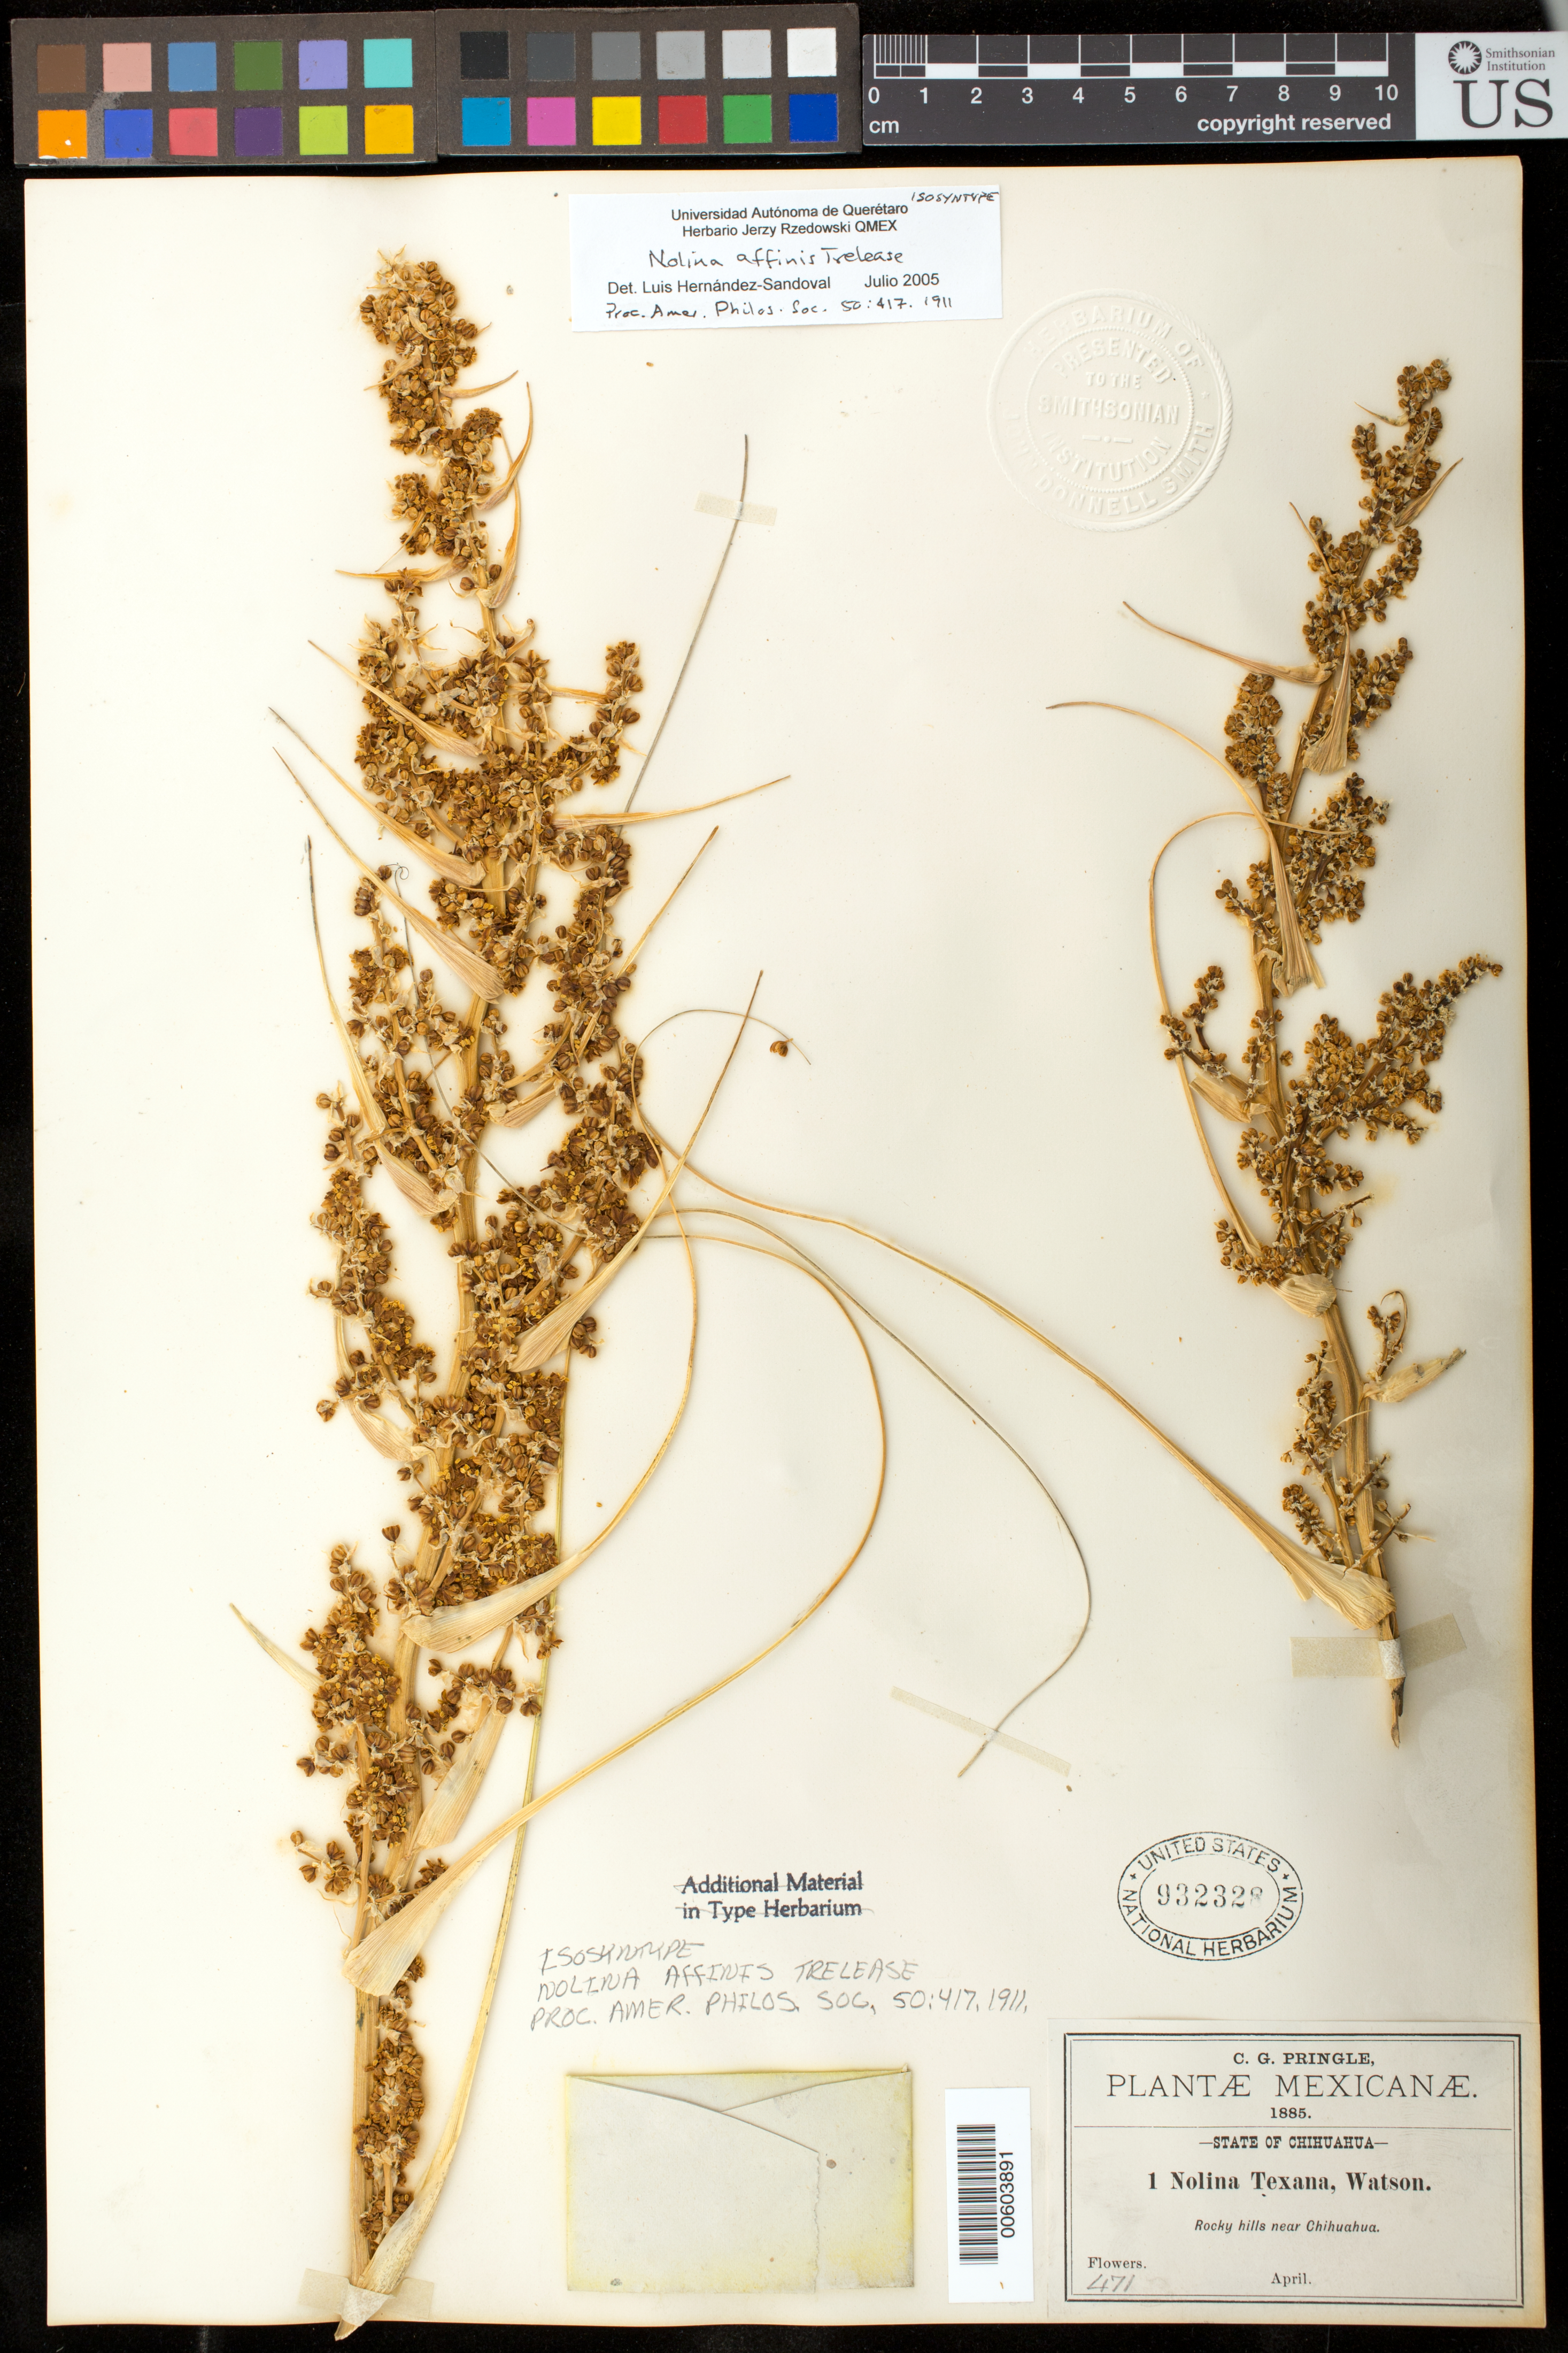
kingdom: Plantae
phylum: Tracheophyta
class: Liliopsida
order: Asparagales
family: Asparagaceae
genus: Nolina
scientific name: Nolina affinis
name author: Trel.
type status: Isosyntype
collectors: C. G. Pringle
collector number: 1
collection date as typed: Apr 1885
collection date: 1885-04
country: Mexico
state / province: Chihuahua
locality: Rocky hills near Chihuahua.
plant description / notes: Protologue cites 2 collections ("Pringle 1, 2, 1885, - the type"); collections made on different dates (April, flowers; May, fruit and leaves) and are syntypes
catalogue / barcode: US 932328